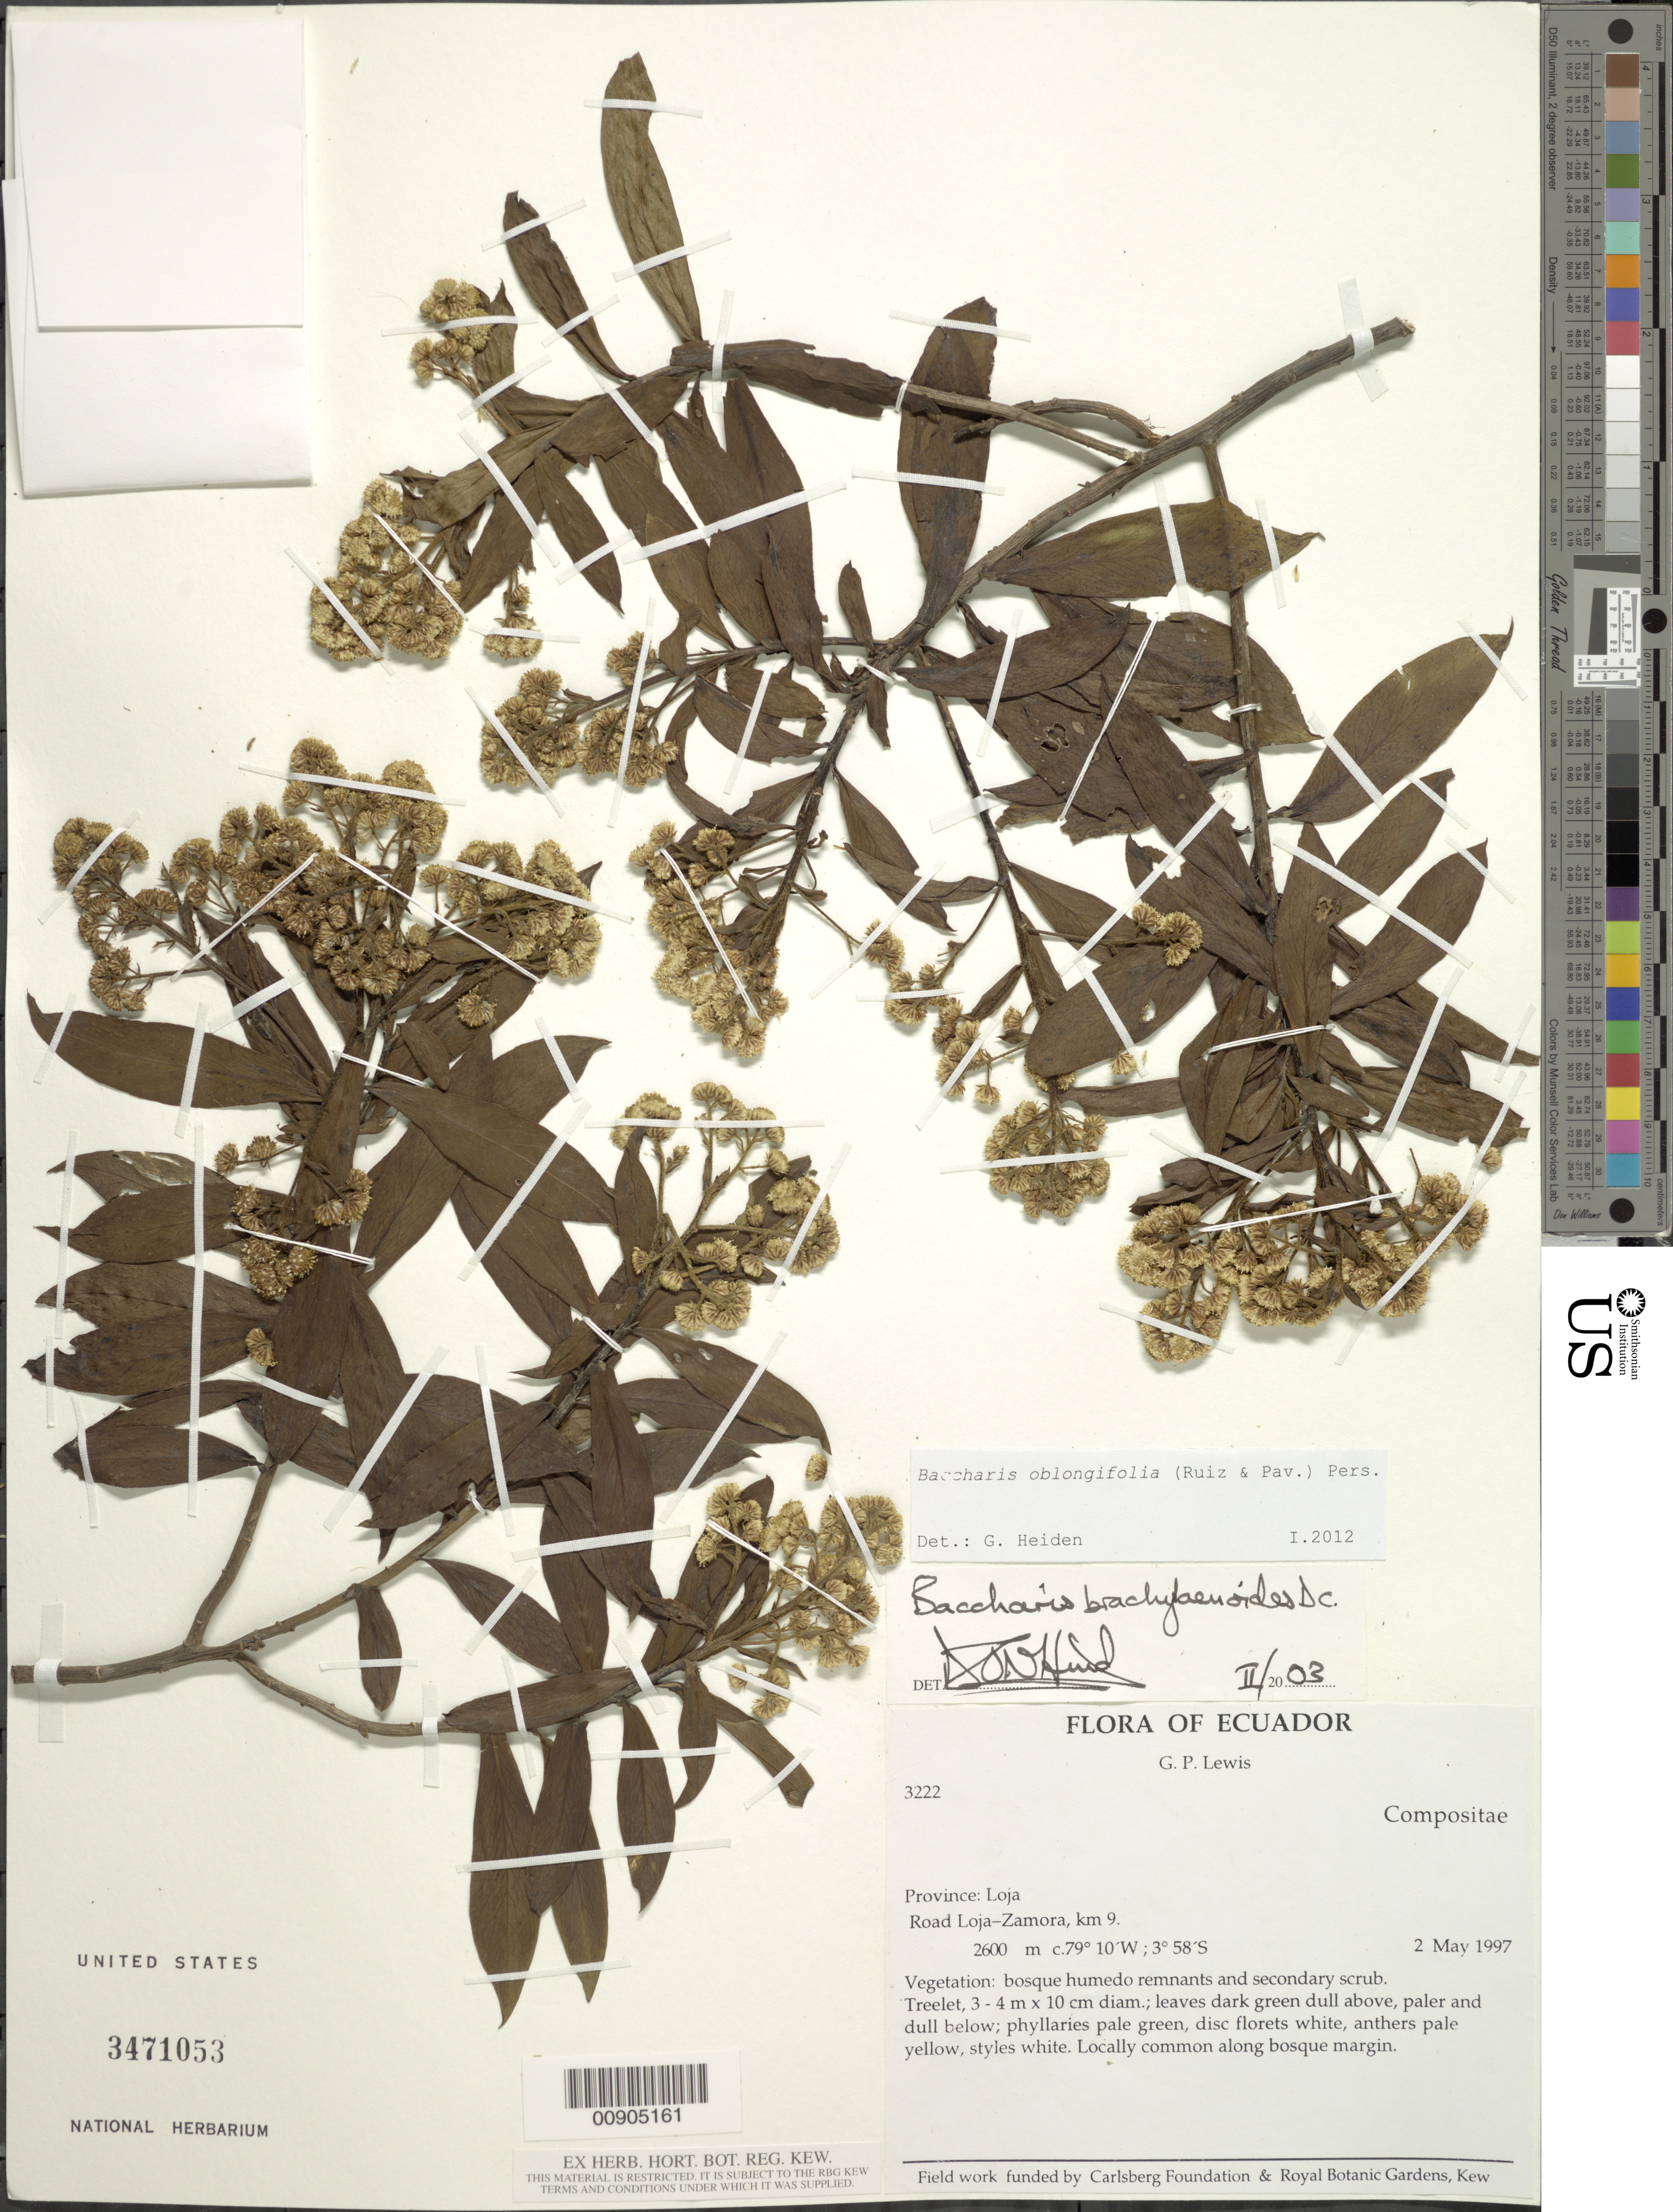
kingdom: Plantae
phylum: Tracheophyta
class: Magnoliopsida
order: Asterales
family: Asteraceae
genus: Baccharis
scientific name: Baccharis oblongifolia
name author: (Ruiz & Pav.) Pers.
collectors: G. P. Lewis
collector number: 3222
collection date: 1997-05-02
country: Ecuador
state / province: Loja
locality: Loja to Zamora road, km 9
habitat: Bosque humedo remnants and secondary scrub; along bosuqe margin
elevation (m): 2600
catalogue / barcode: US 3471053